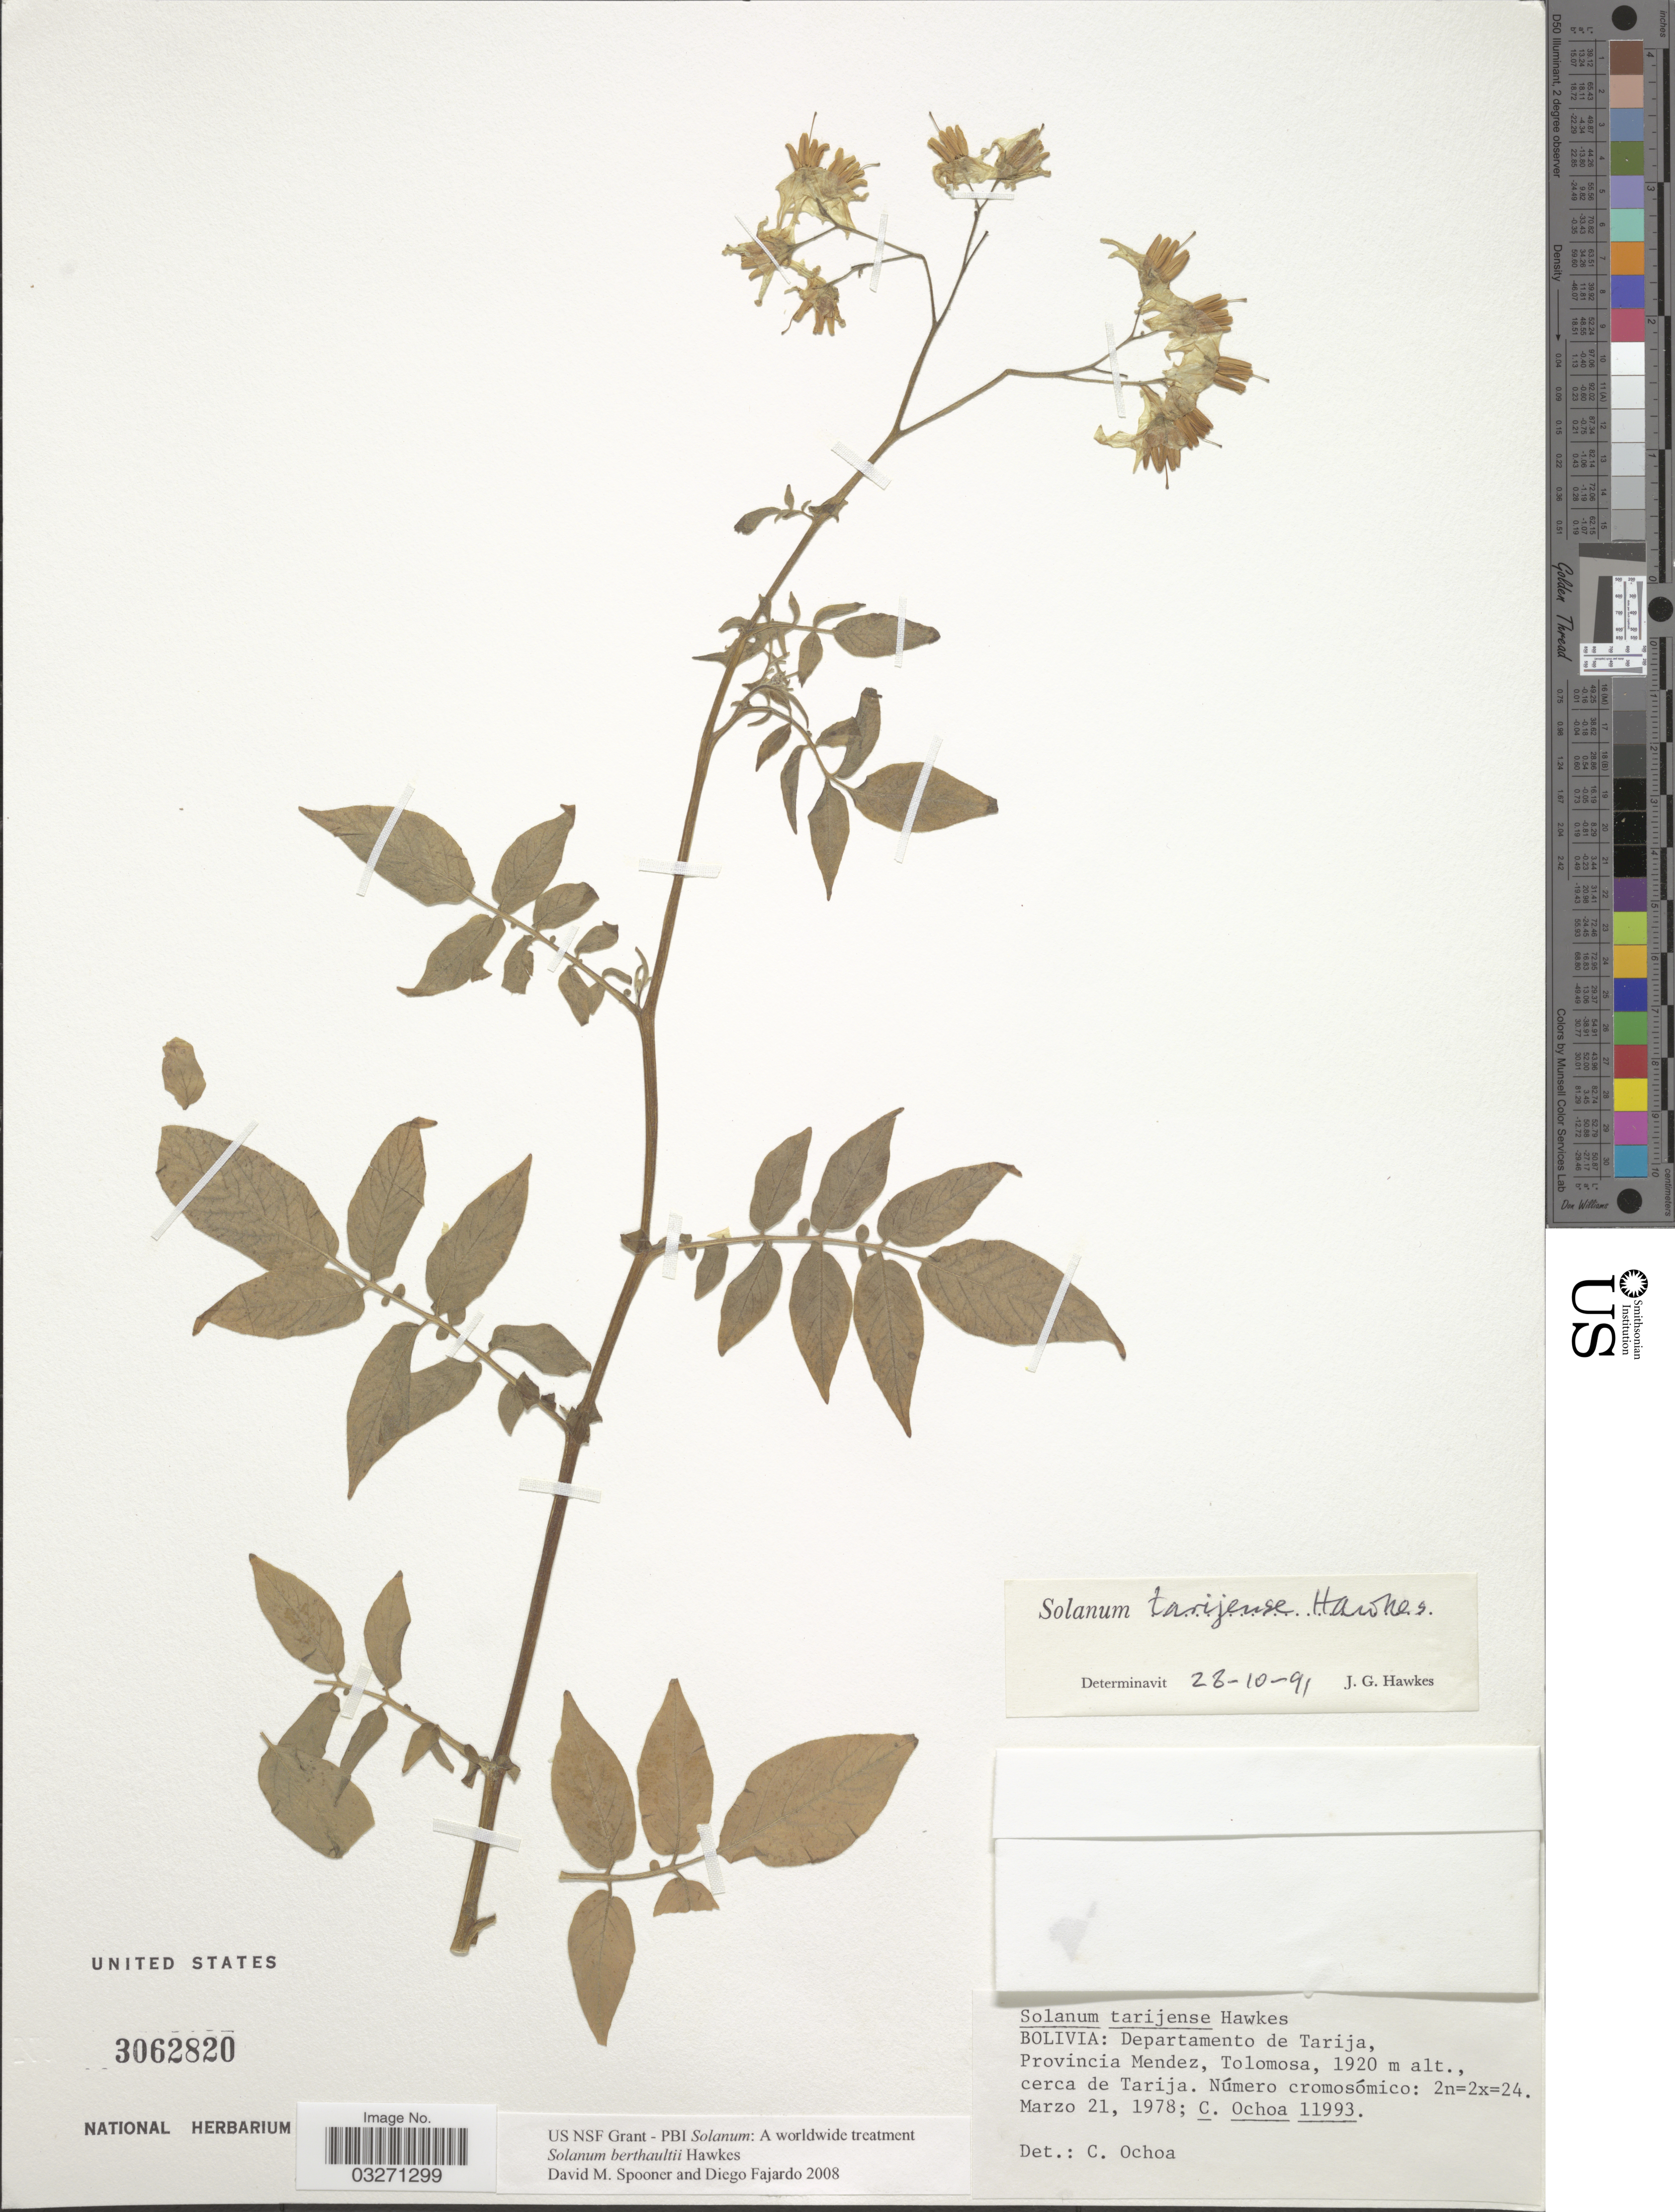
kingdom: Plantae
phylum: Tracheophyta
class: Magnoliopsida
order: Solanales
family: Solanaceae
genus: Solanum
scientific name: Solanum berthaultii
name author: Hawkes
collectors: C. Ochoa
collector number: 11993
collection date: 1978-03-21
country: Bolivia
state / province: Tarija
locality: Departamento de Tarija, Provincia Mendez, Tolomosa, cerca de Tarija.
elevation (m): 1920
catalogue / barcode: US 3062820